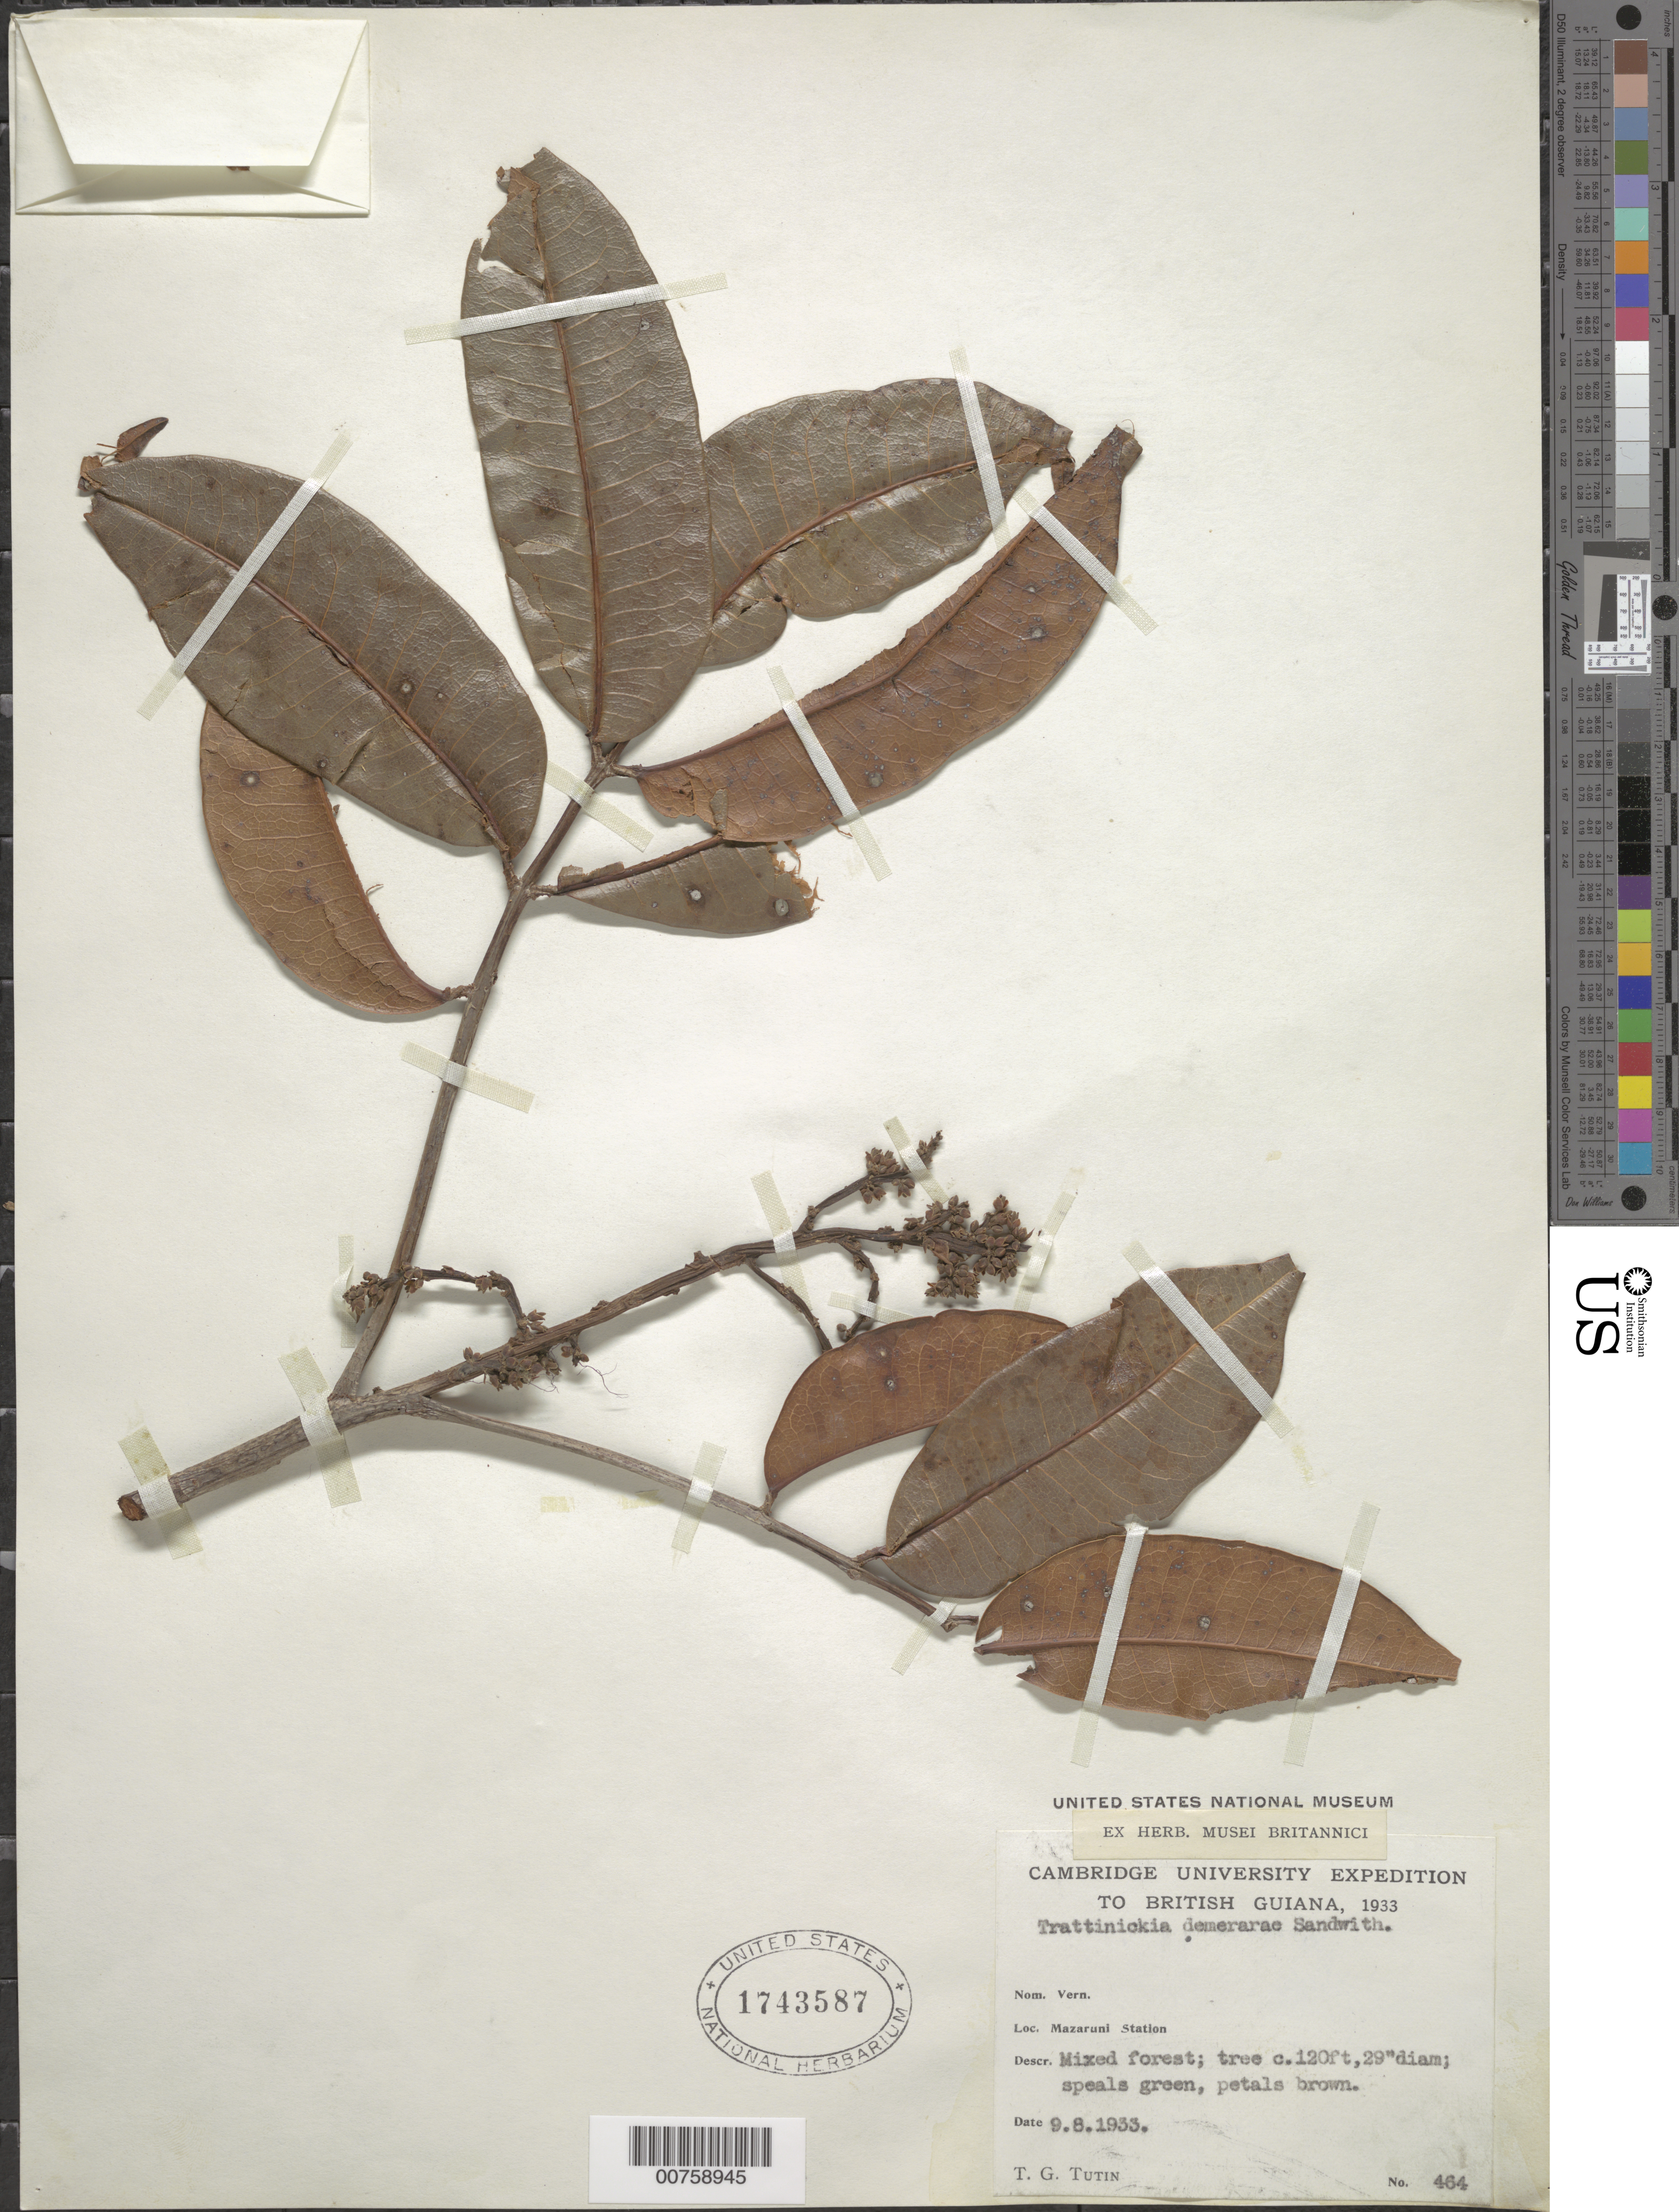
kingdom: Plantae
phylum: Tracheophyta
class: Magnoliopsida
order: Sapindales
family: Burseraceae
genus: Trattinnickia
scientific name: Trattinnickia demerarae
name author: Sandwith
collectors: T. G. Tutin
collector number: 464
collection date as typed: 9-Aug-33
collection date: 1933-08-09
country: Guyana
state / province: Cuyuni-Mazaruni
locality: Mazaruni Station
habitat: Mixed forest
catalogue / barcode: US 1743587